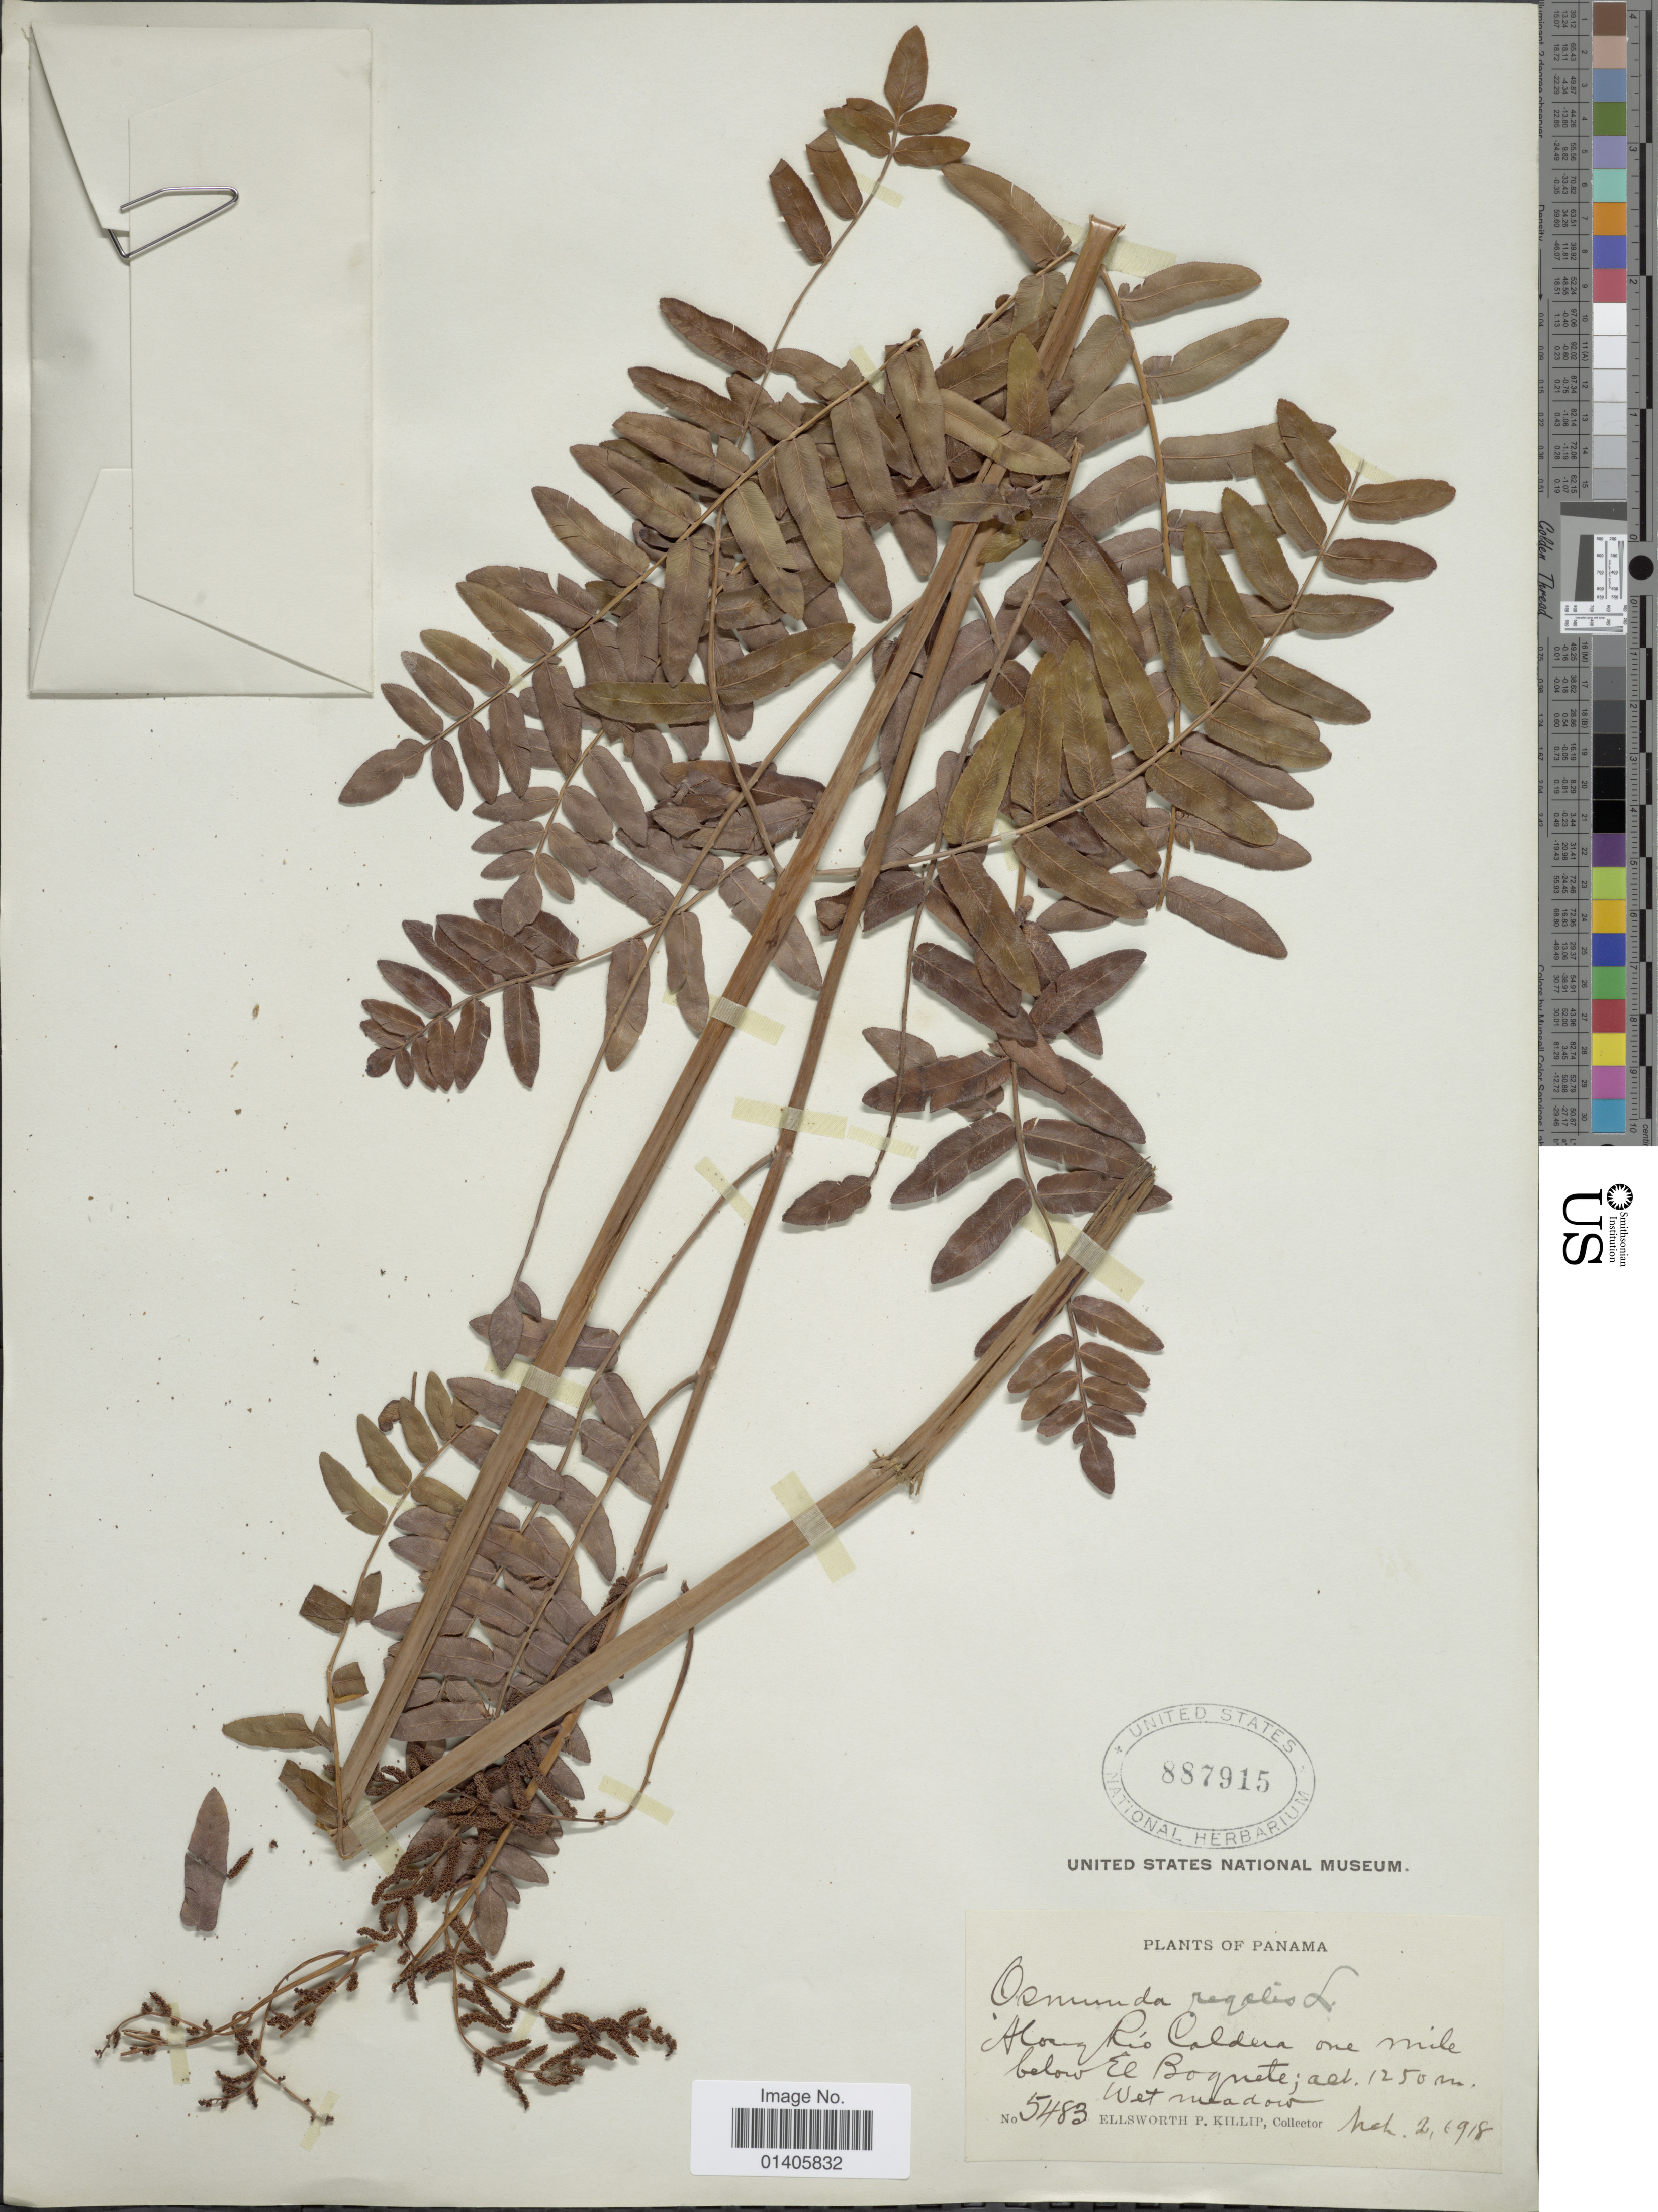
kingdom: Plantae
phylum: Tracheophyta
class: Polypodiopsida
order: Osmundales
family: Osmundaceae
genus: Osmunda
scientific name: Osmunda regalis var. palustris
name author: (Schrad.) C. Chr. ex Angely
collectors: E. P. Killip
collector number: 5483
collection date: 1918-03-02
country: Panama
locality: Along Rio Caldera one mile below El Boquete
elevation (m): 1250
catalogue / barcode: US 887915